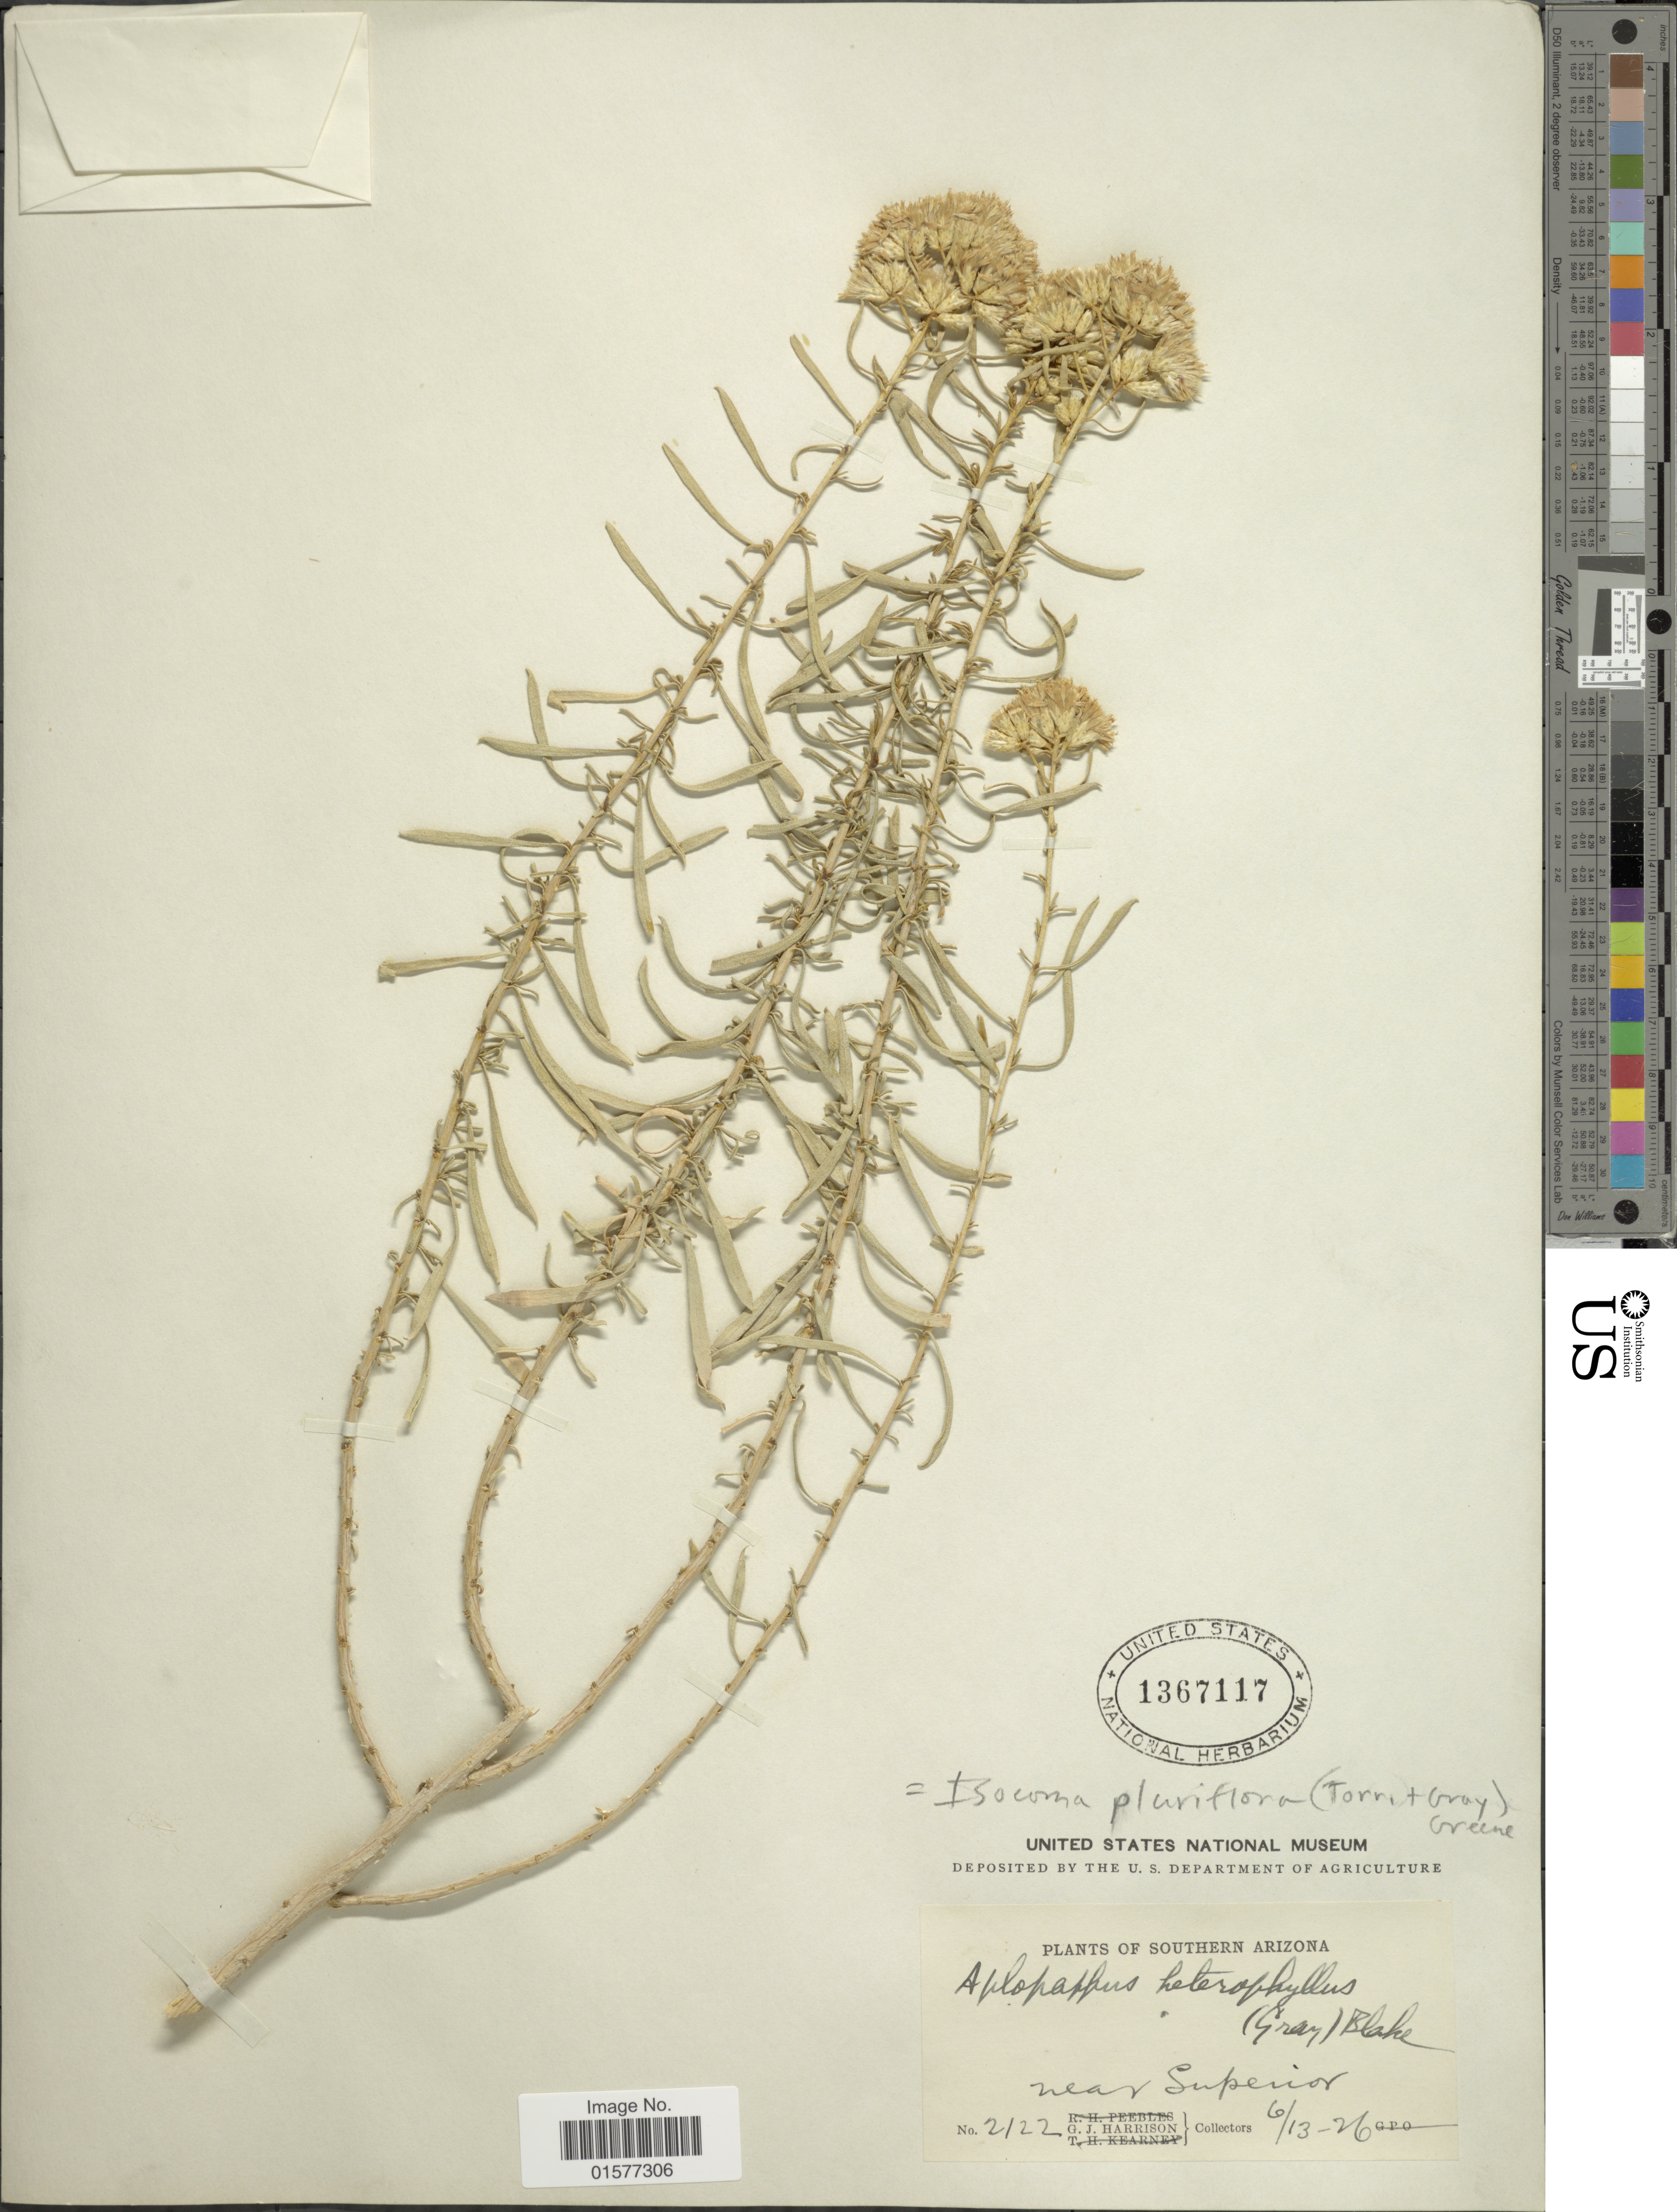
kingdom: Plantae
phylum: Tracheophyta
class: Magnoliopsida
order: Asterales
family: Asteraceae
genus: Isocoma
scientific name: Isocoma pluriflora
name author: (Torr. & A. Gray) Greene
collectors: G. J. Harrison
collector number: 2122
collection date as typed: Transcribed d/m/y: 13/6/26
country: United States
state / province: Arizona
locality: Southern Arizona, Near Superior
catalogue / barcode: US 1367117